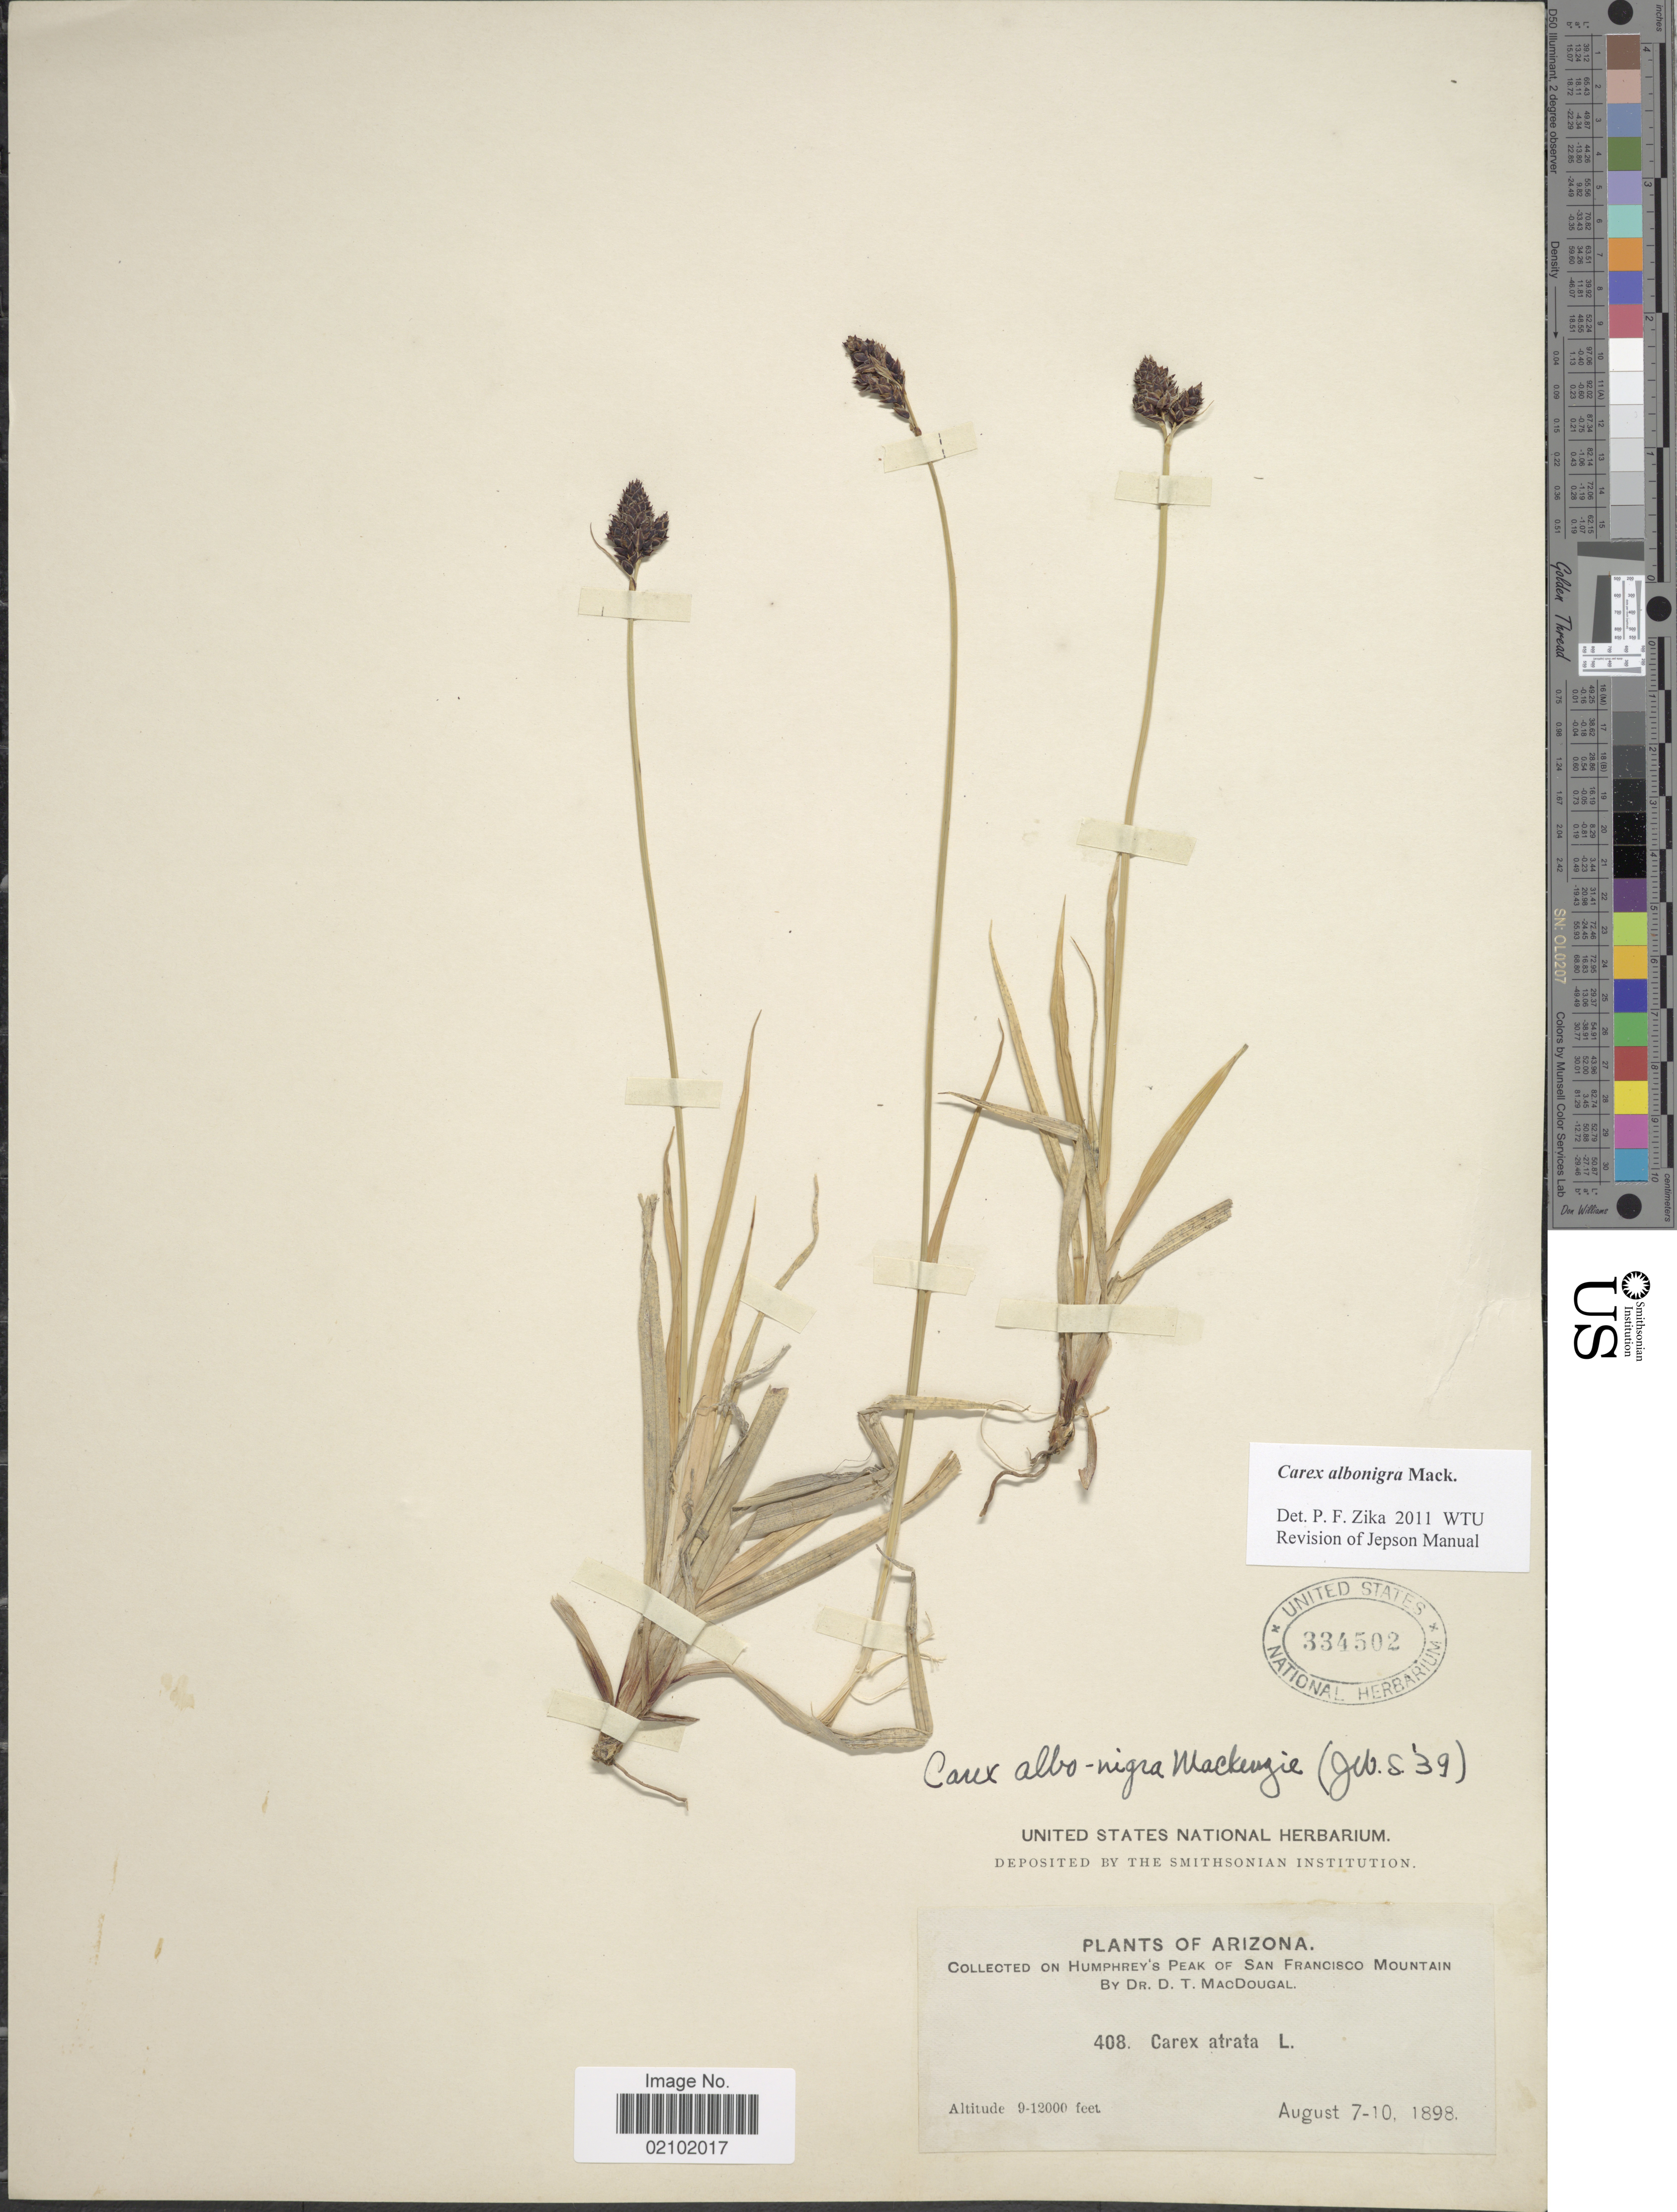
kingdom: Plantae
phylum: Tracheophyta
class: Liliopsida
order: Poales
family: Cyperaceae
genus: Carex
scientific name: Carex albonigra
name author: Mack.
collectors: D. T. MacDougal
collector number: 408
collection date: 1898-08-07/1898-08-10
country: United States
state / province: Arizona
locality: Humphrey's Peak of San Francisco Mountain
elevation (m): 2743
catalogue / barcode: US 334502